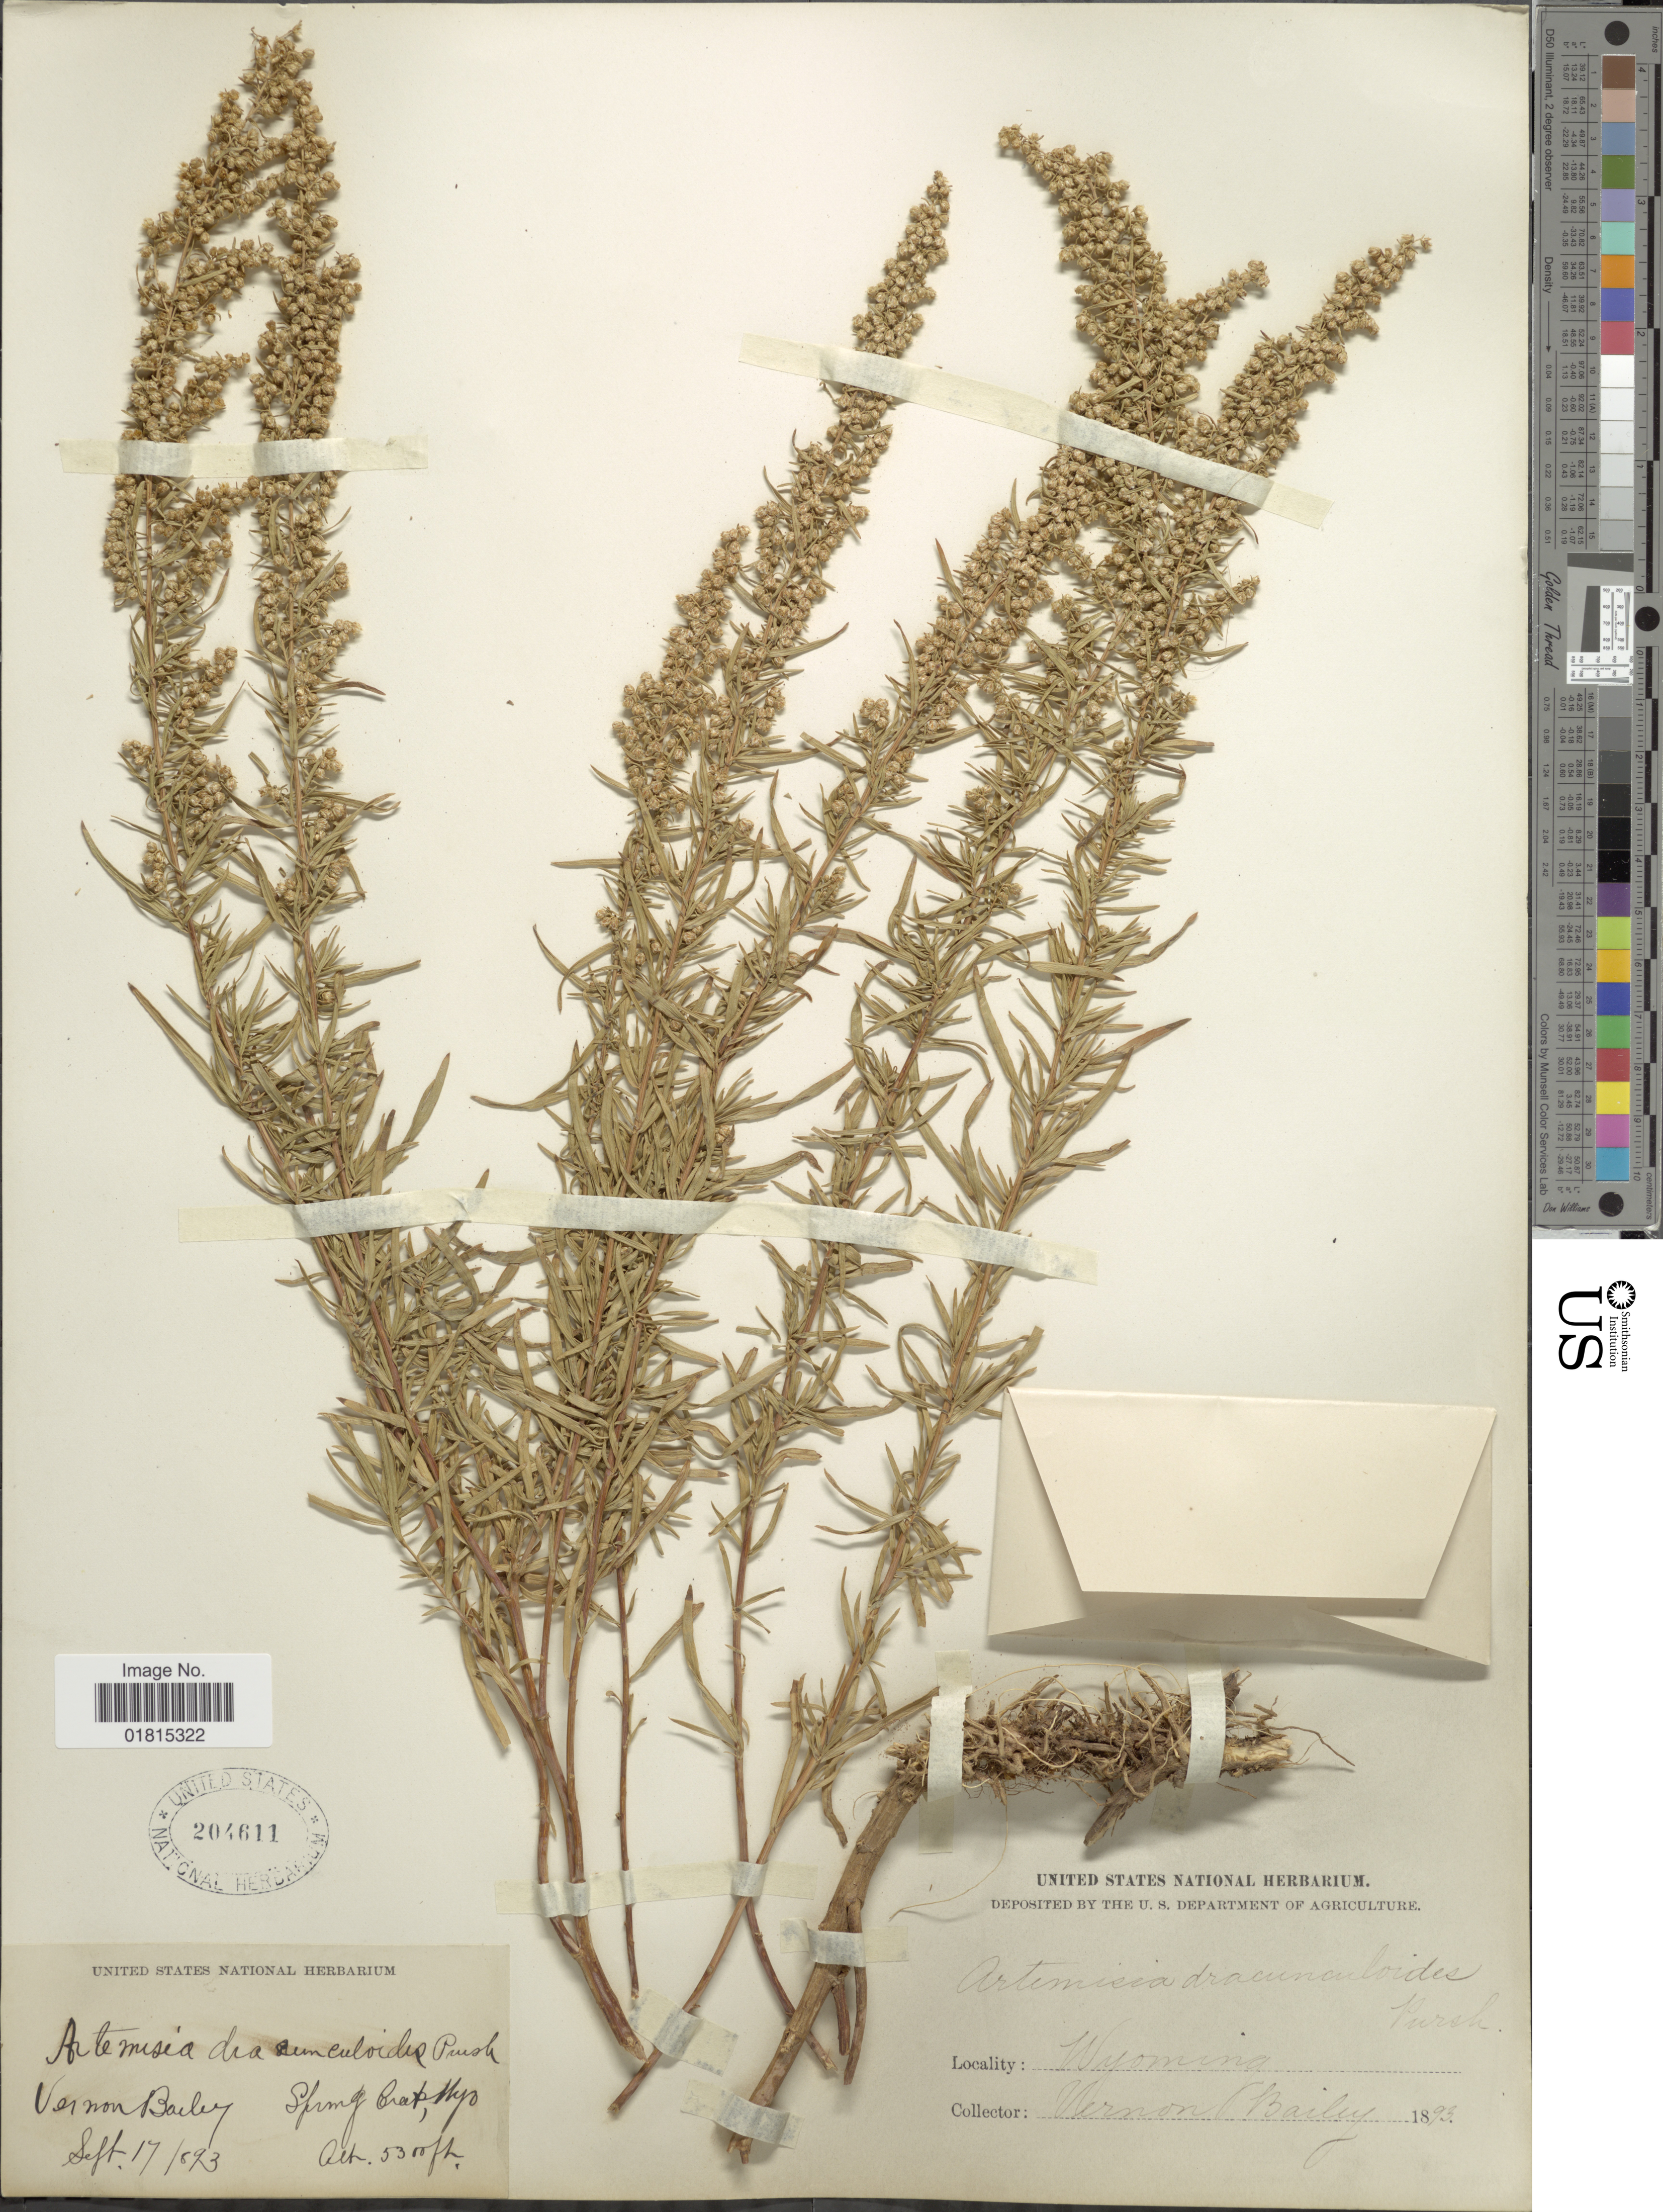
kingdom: Plantae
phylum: Tracheophyta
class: Magnoliopsida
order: Asterales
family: Asteraceae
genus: Artemisia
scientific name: Artemisia dracunculoides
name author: Pursh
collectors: V. O. Bailey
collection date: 1893-09-17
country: United States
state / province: Wyoming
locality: Sprin Brat, Wyo.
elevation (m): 1615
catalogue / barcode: US 204611